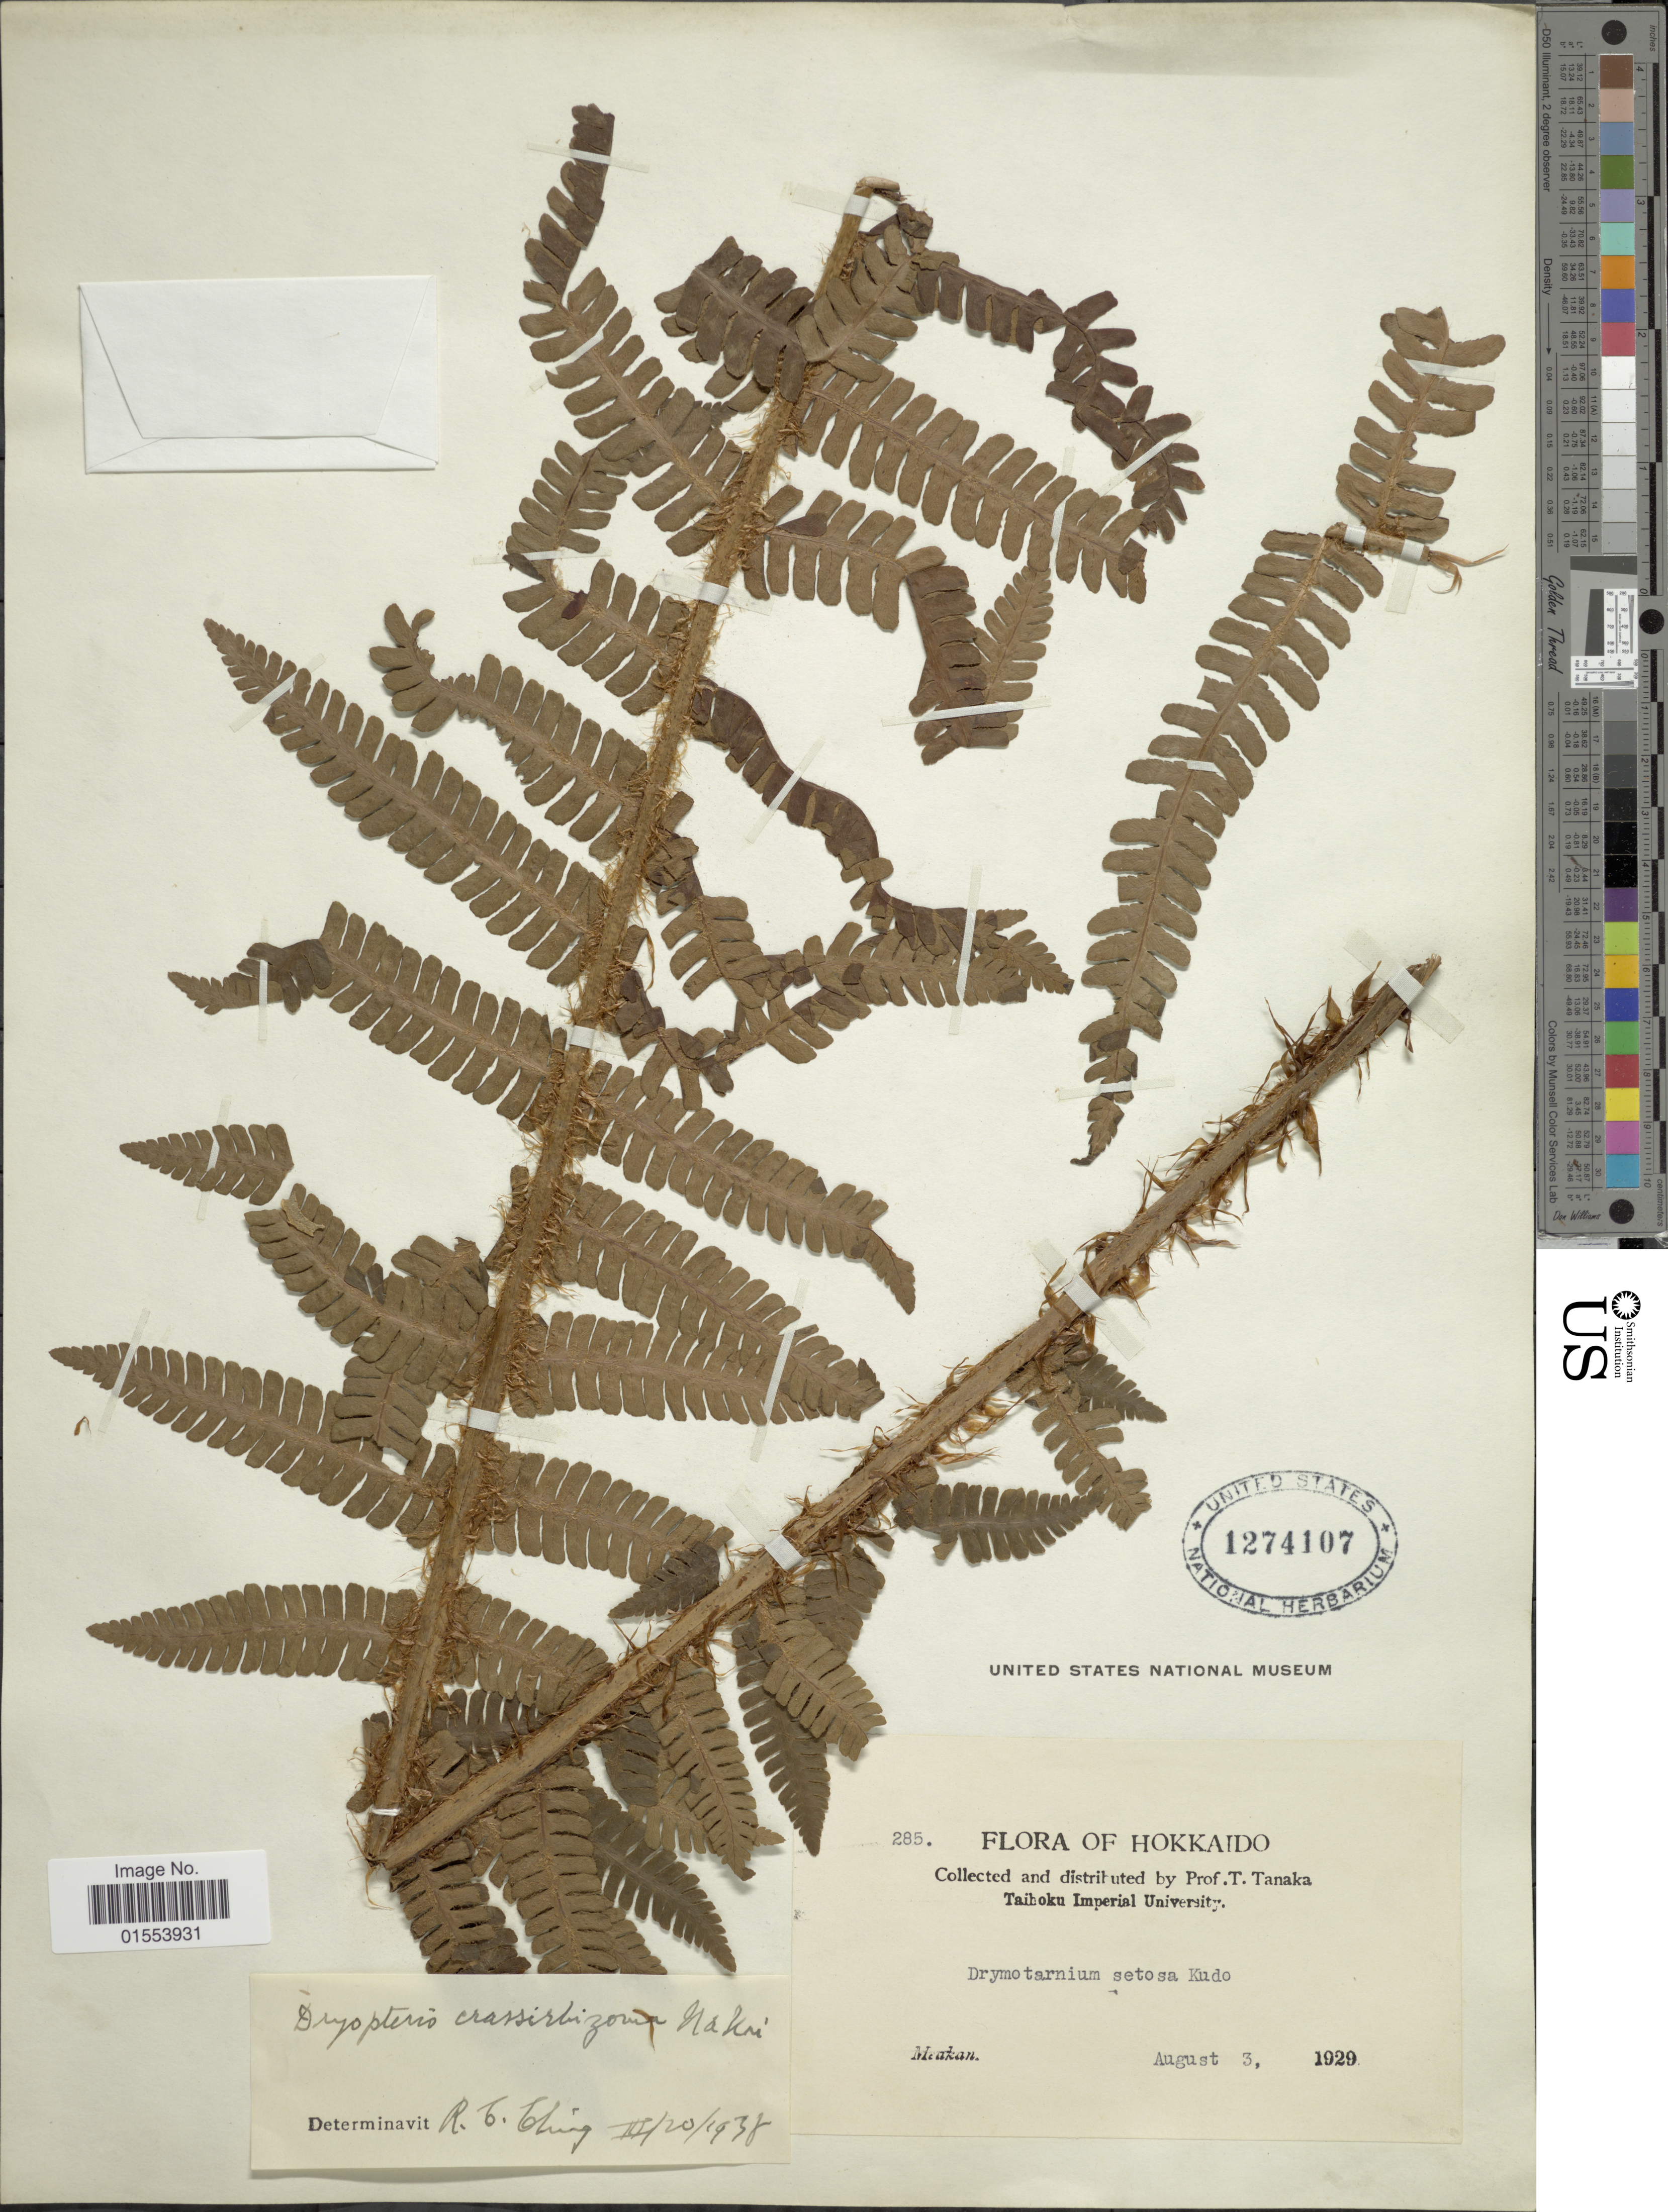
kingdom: Plantae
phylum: Tracheophyta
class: Polypodiopsida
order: Polypodiales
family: Dryopteridaceae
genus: Dryopteris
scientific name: Dryopteris crassirhizoma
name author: Nakai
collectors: T. Tanaka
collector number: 285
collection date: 1929-08-03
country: Japan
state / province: Hokkaidō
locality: Hokkaido, Meakan.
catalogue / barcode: US 1274107